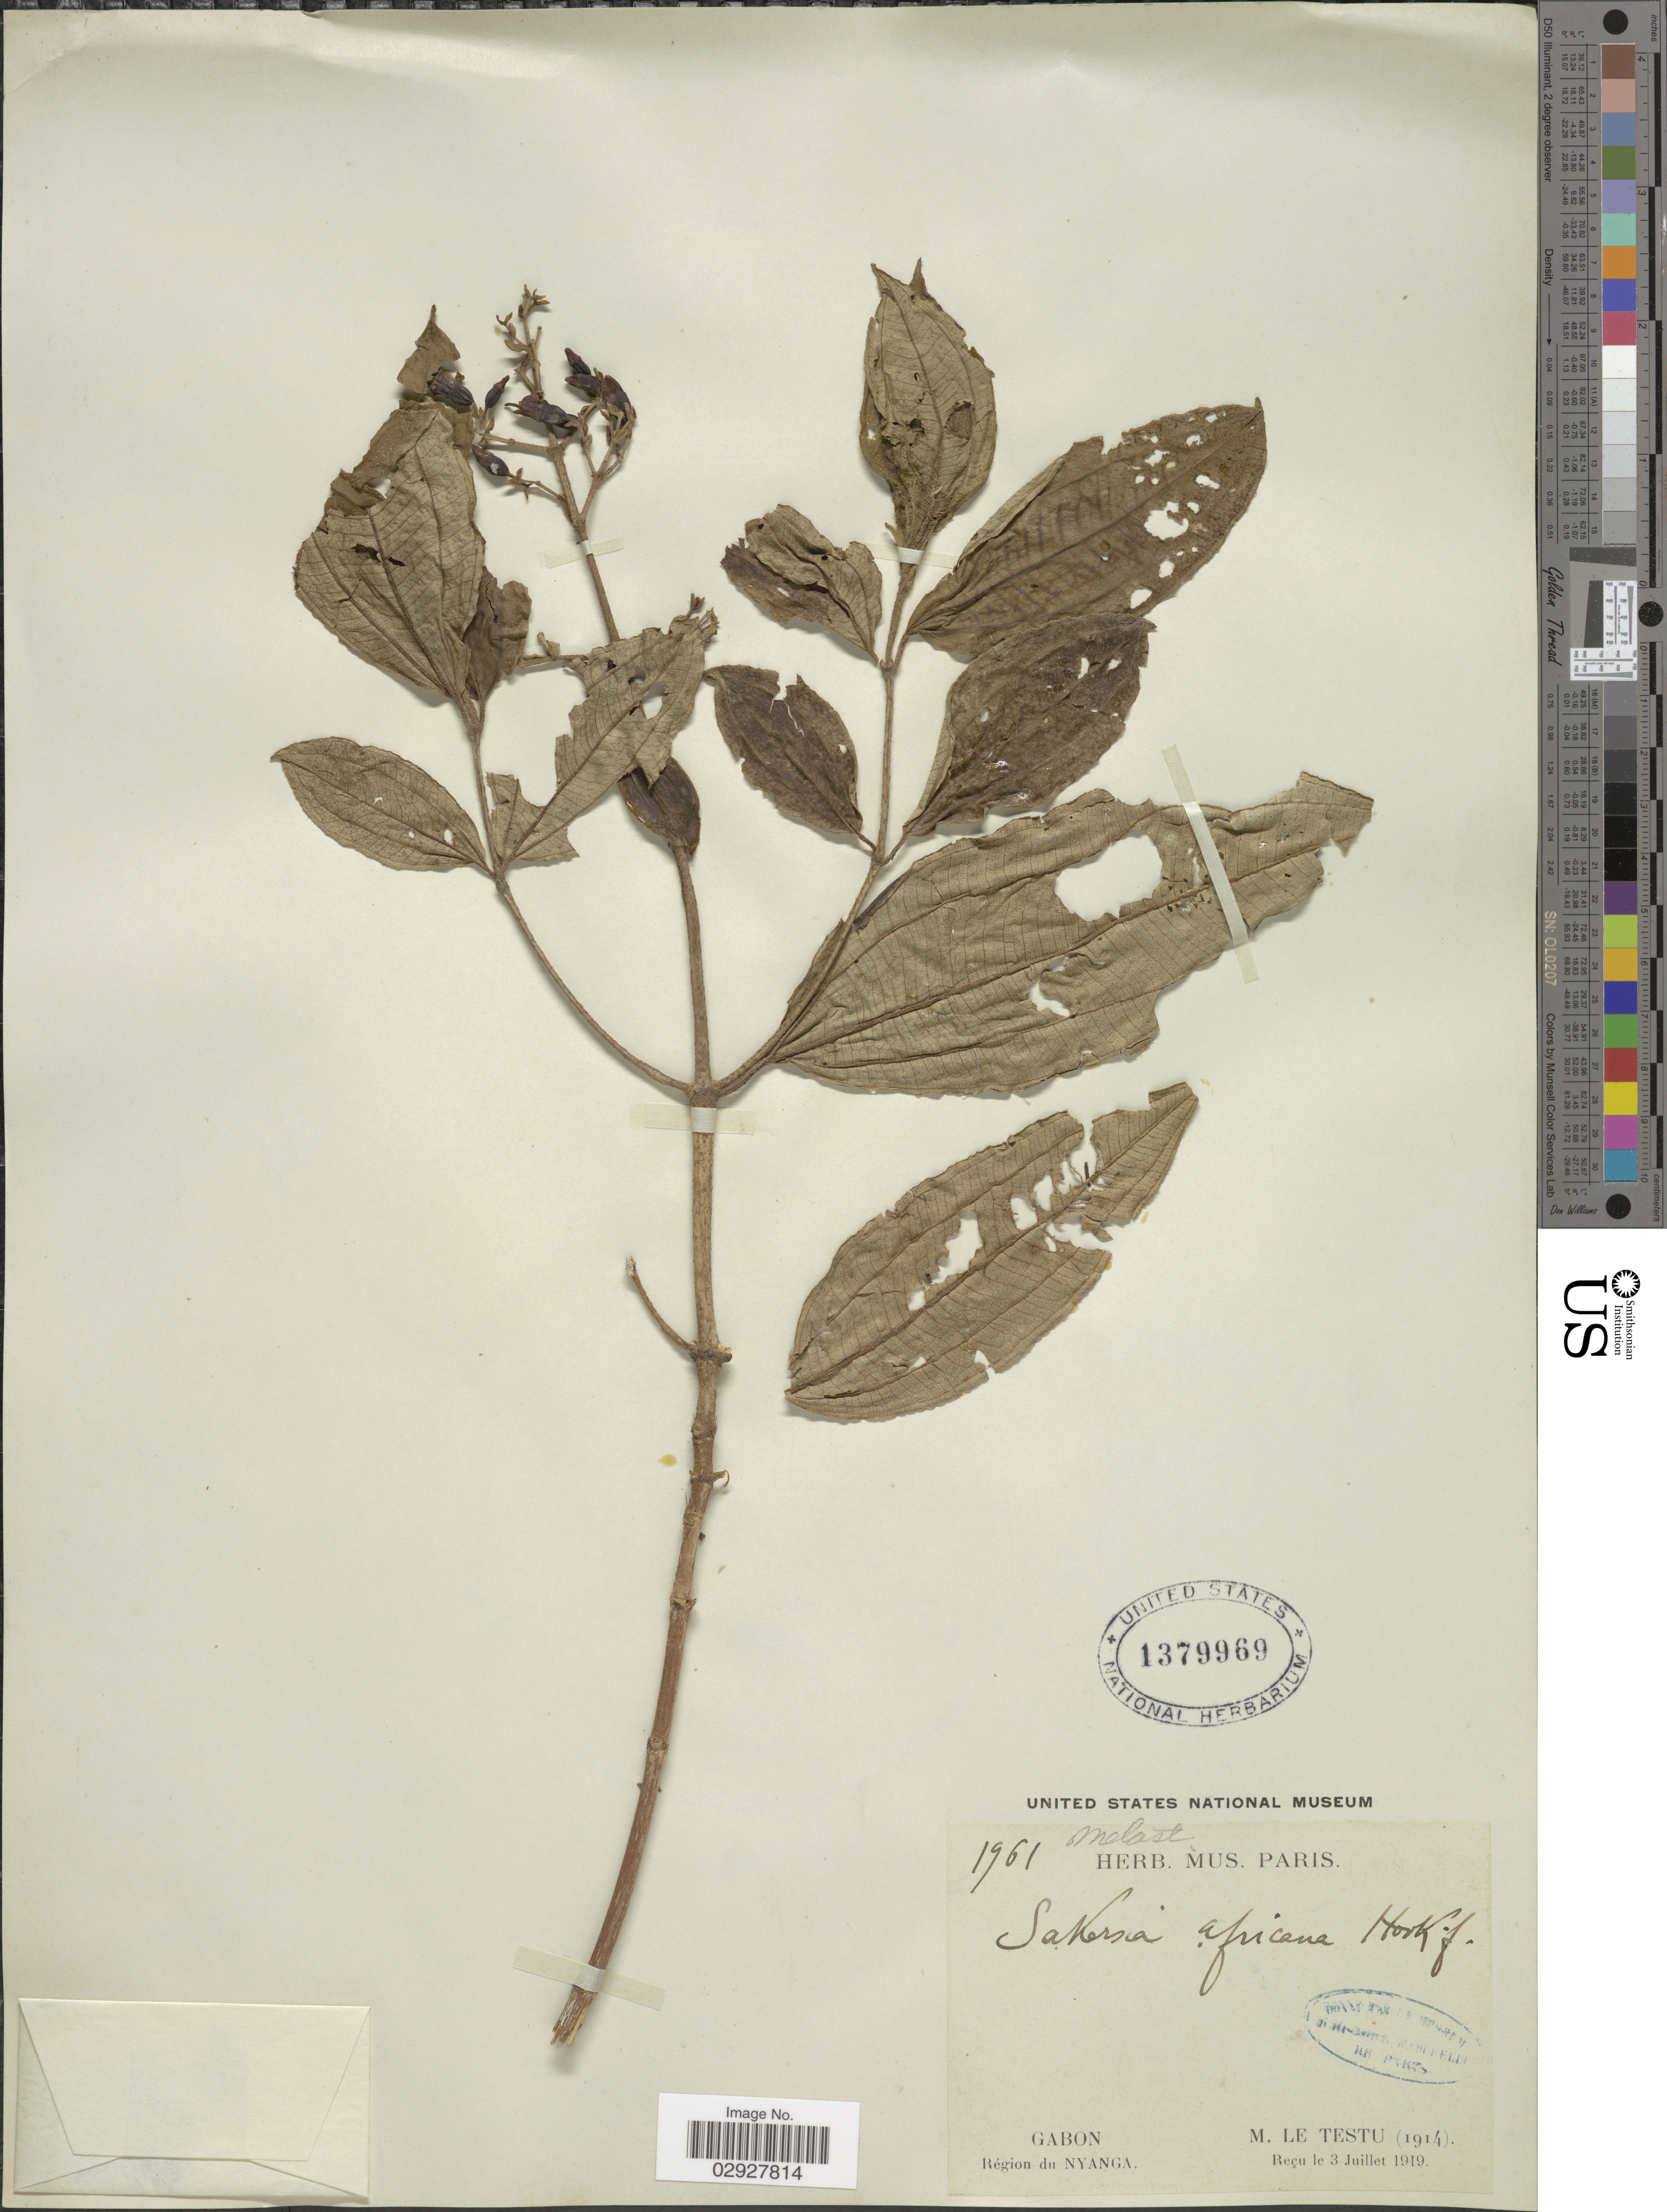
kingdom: Plantae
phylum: Tracheophyta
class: Magnoliopsida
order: Myrtales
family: Melastomataceae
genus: Dichaetanthera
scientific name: Dichaetanthera africana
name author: (Hook. f.) Jacq.-Fél.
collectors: M. Le Testu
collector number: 1961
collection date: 1914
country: Gabon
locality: Région du Nyanga.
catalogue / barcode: US 1379969